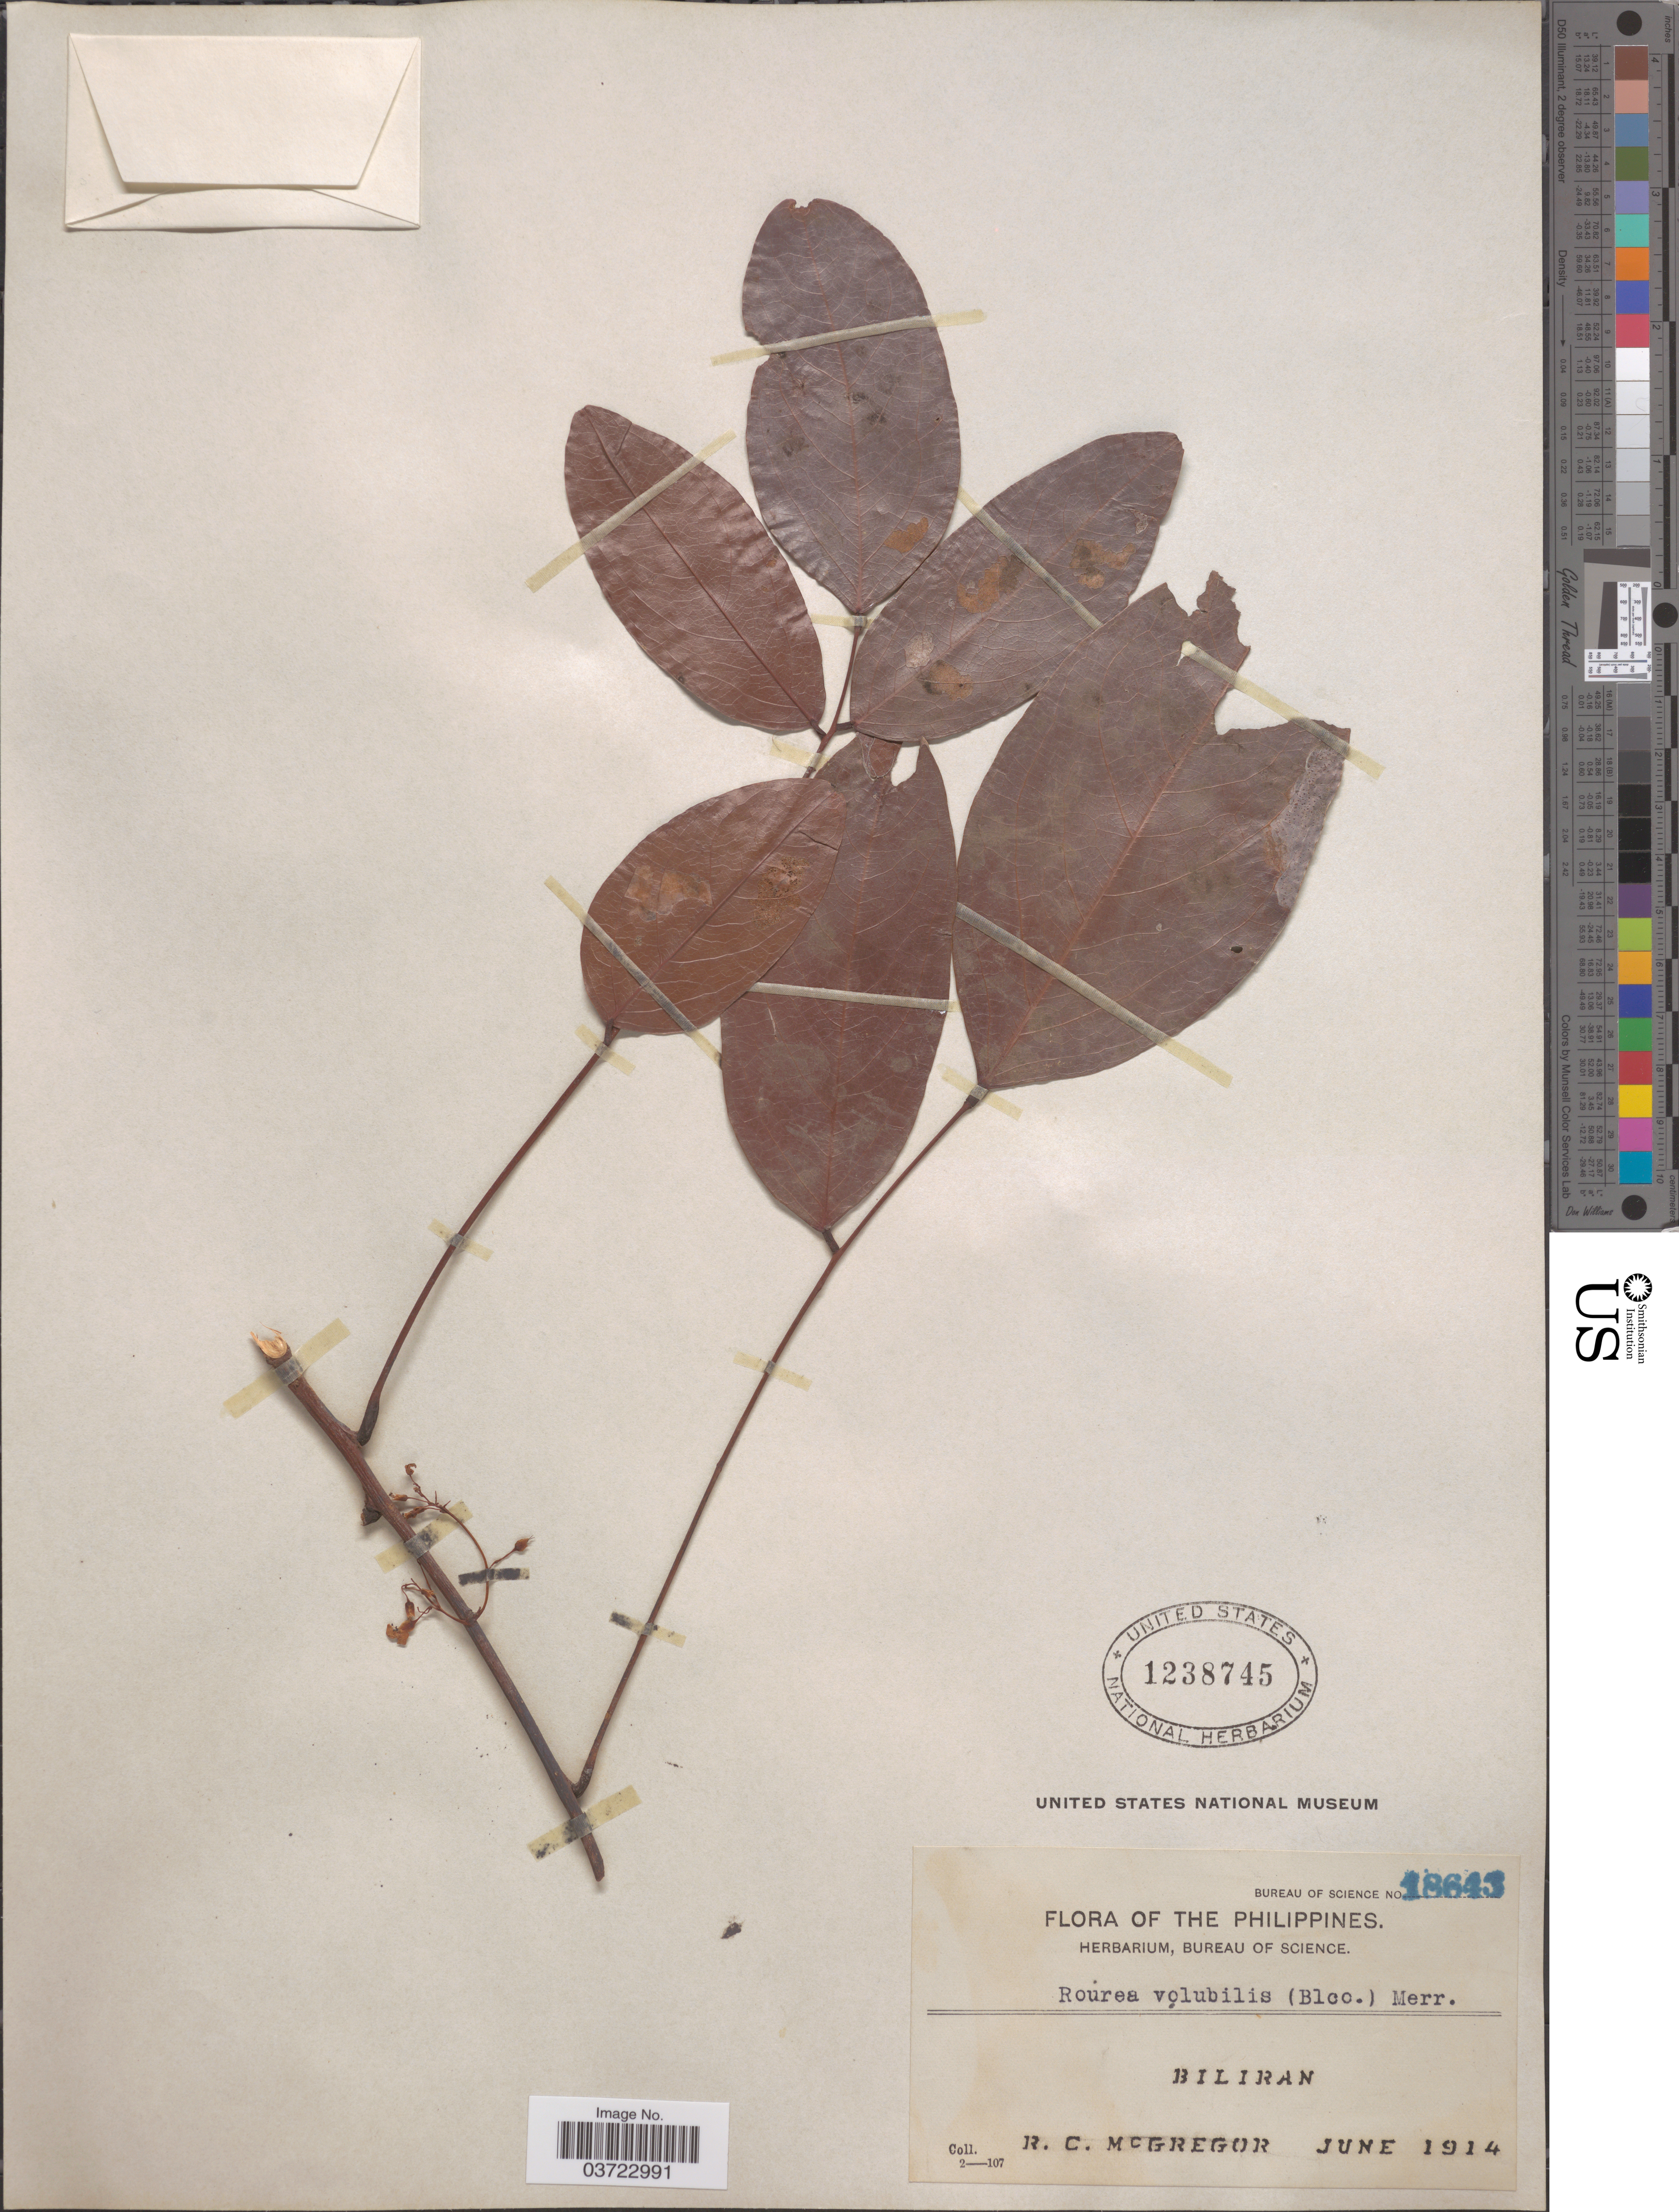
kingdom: Plantae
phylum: Tracheophyta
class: Magnoliopsida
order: Oxalidales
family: Connaraceae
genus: Rourea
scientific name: Rourea volubilis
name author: Merr.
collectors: R. C. McGregor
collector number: Bureau of Science 18643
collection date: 1914-06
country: Philippines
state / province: Eastern Visayas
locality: Biliran.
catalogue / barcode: US 1238745